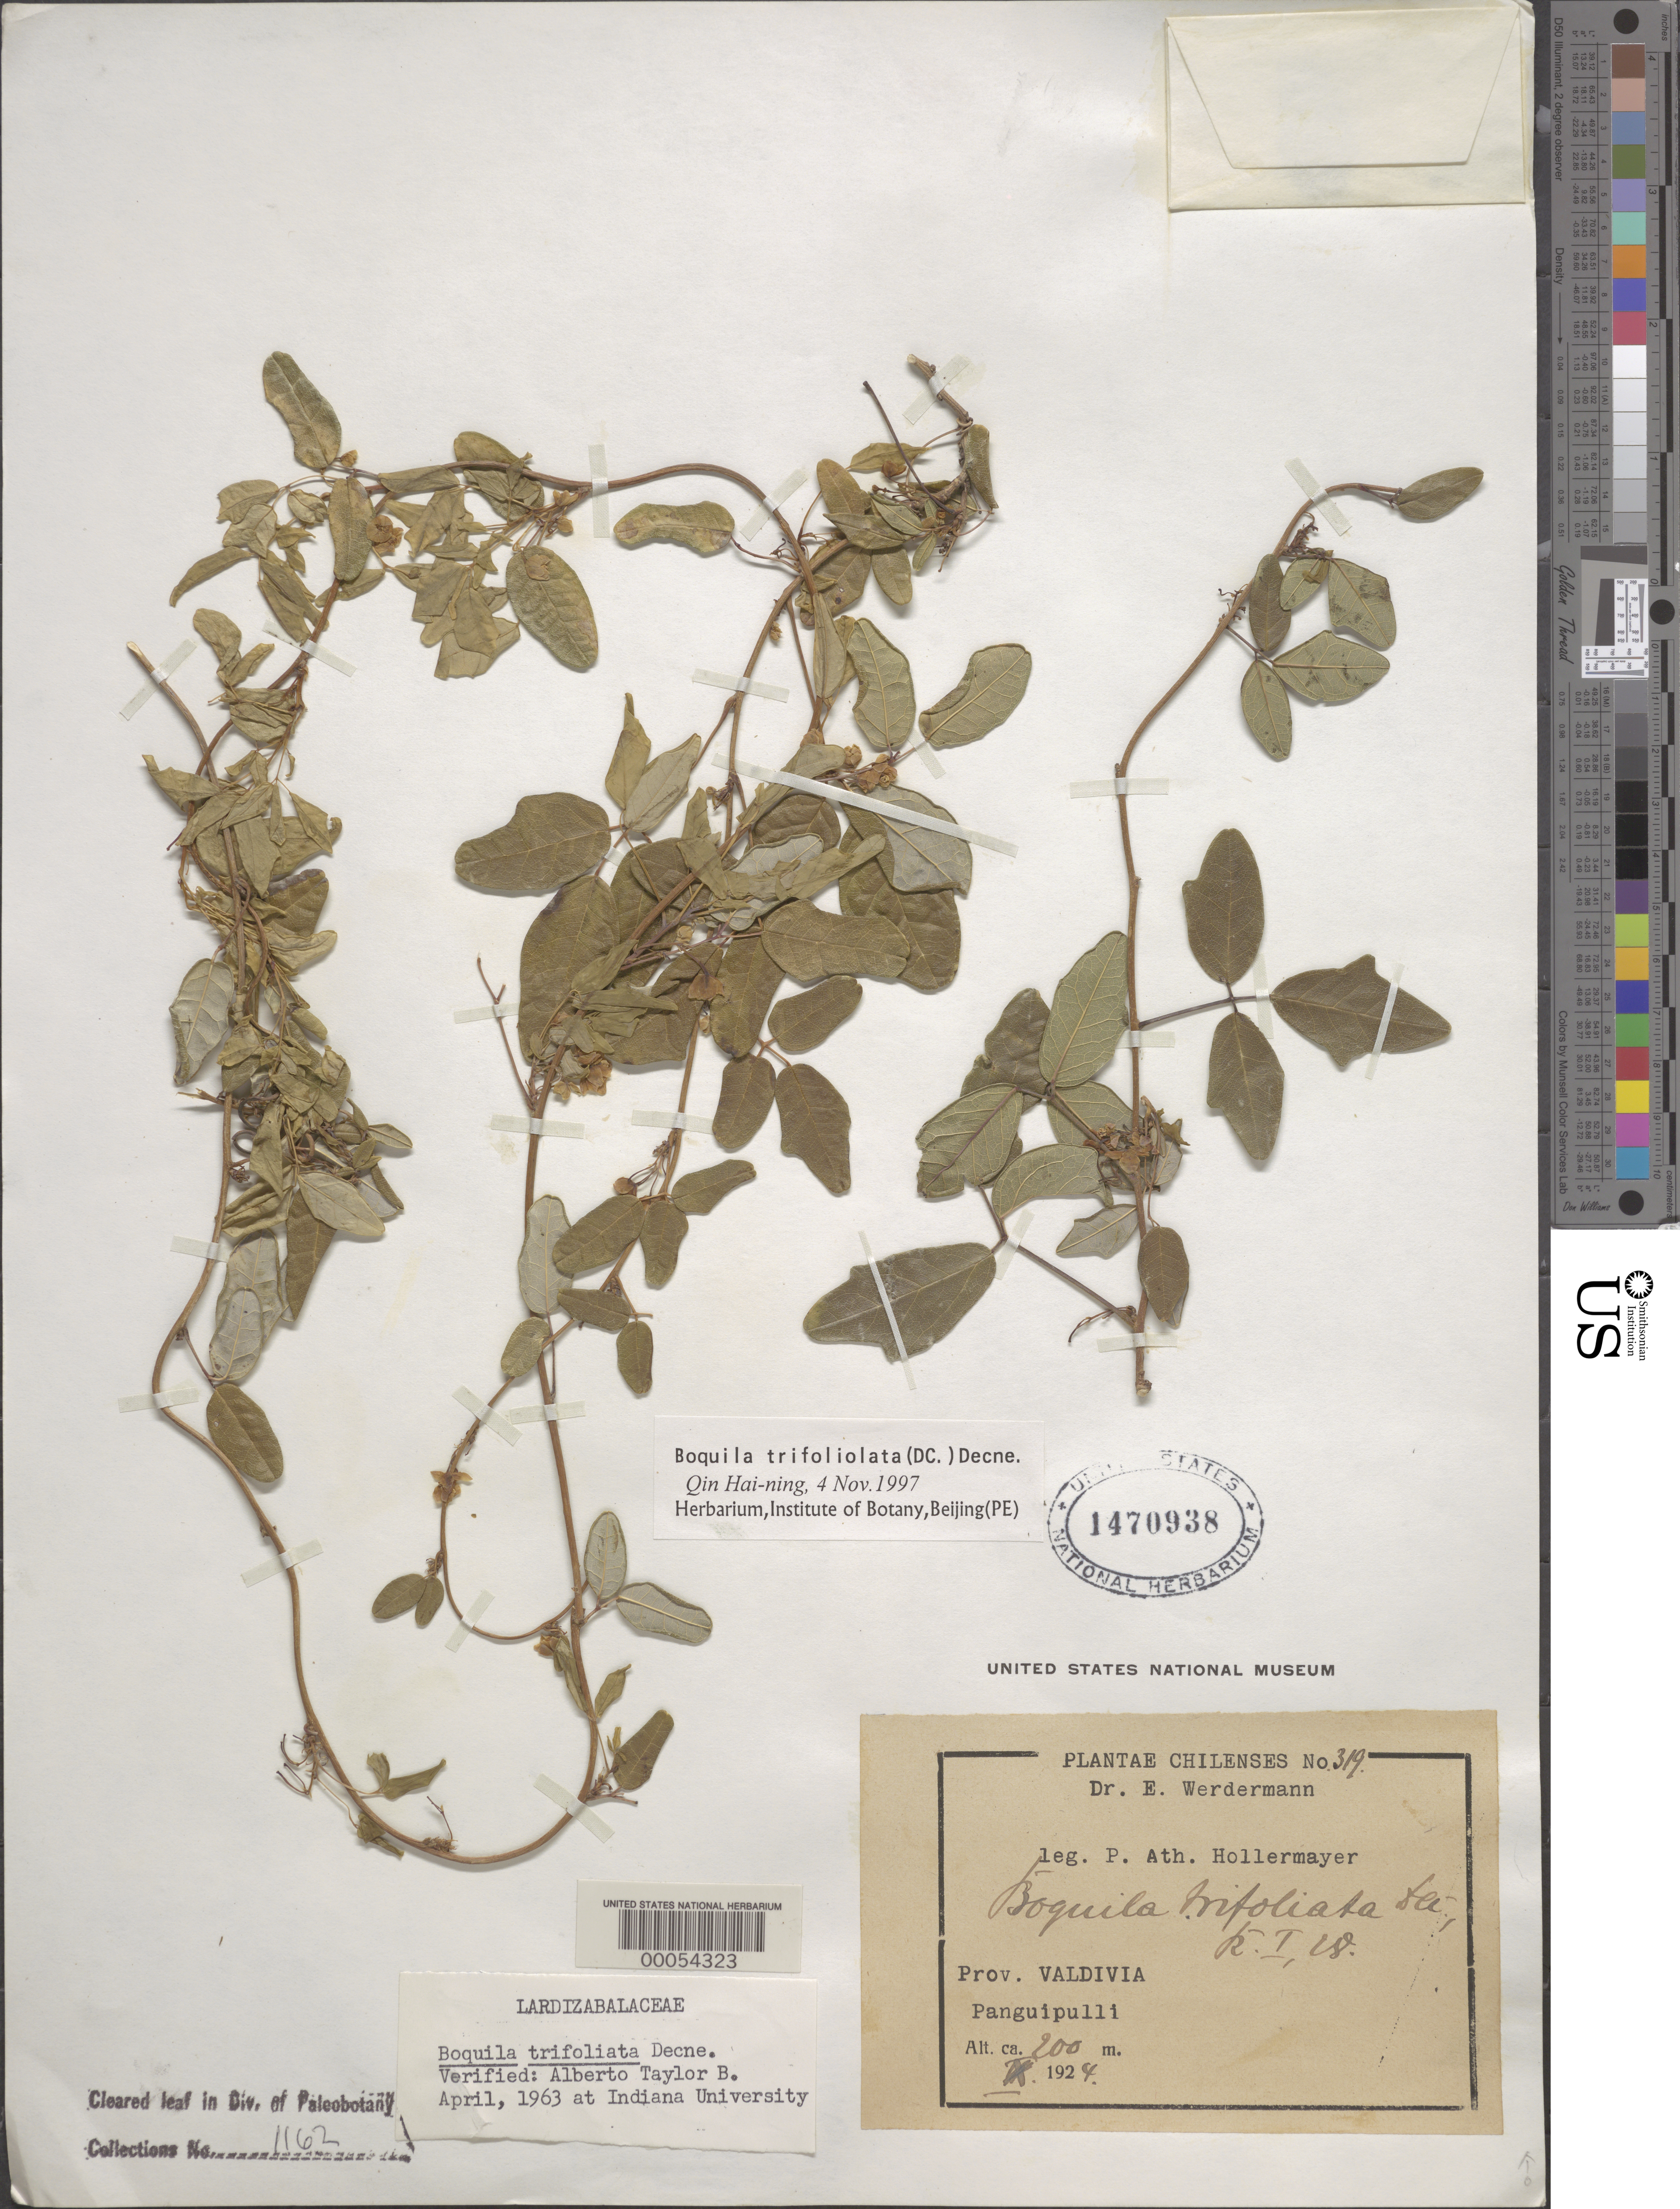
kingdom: Plantae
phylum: Tracheophyta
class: Magnoliopsida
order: Ranunculales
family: Lardizabalaceae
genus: Boquila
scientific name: Boquila trifoliolata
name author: (DC.) Decne.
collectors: E. Werdermann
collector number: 319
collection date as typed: Oct 1924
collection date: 1924-10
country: Chile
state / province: Los Lagos (X)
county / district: Valdivia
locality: Panguipulli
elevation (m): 200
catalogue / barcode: US 1470938